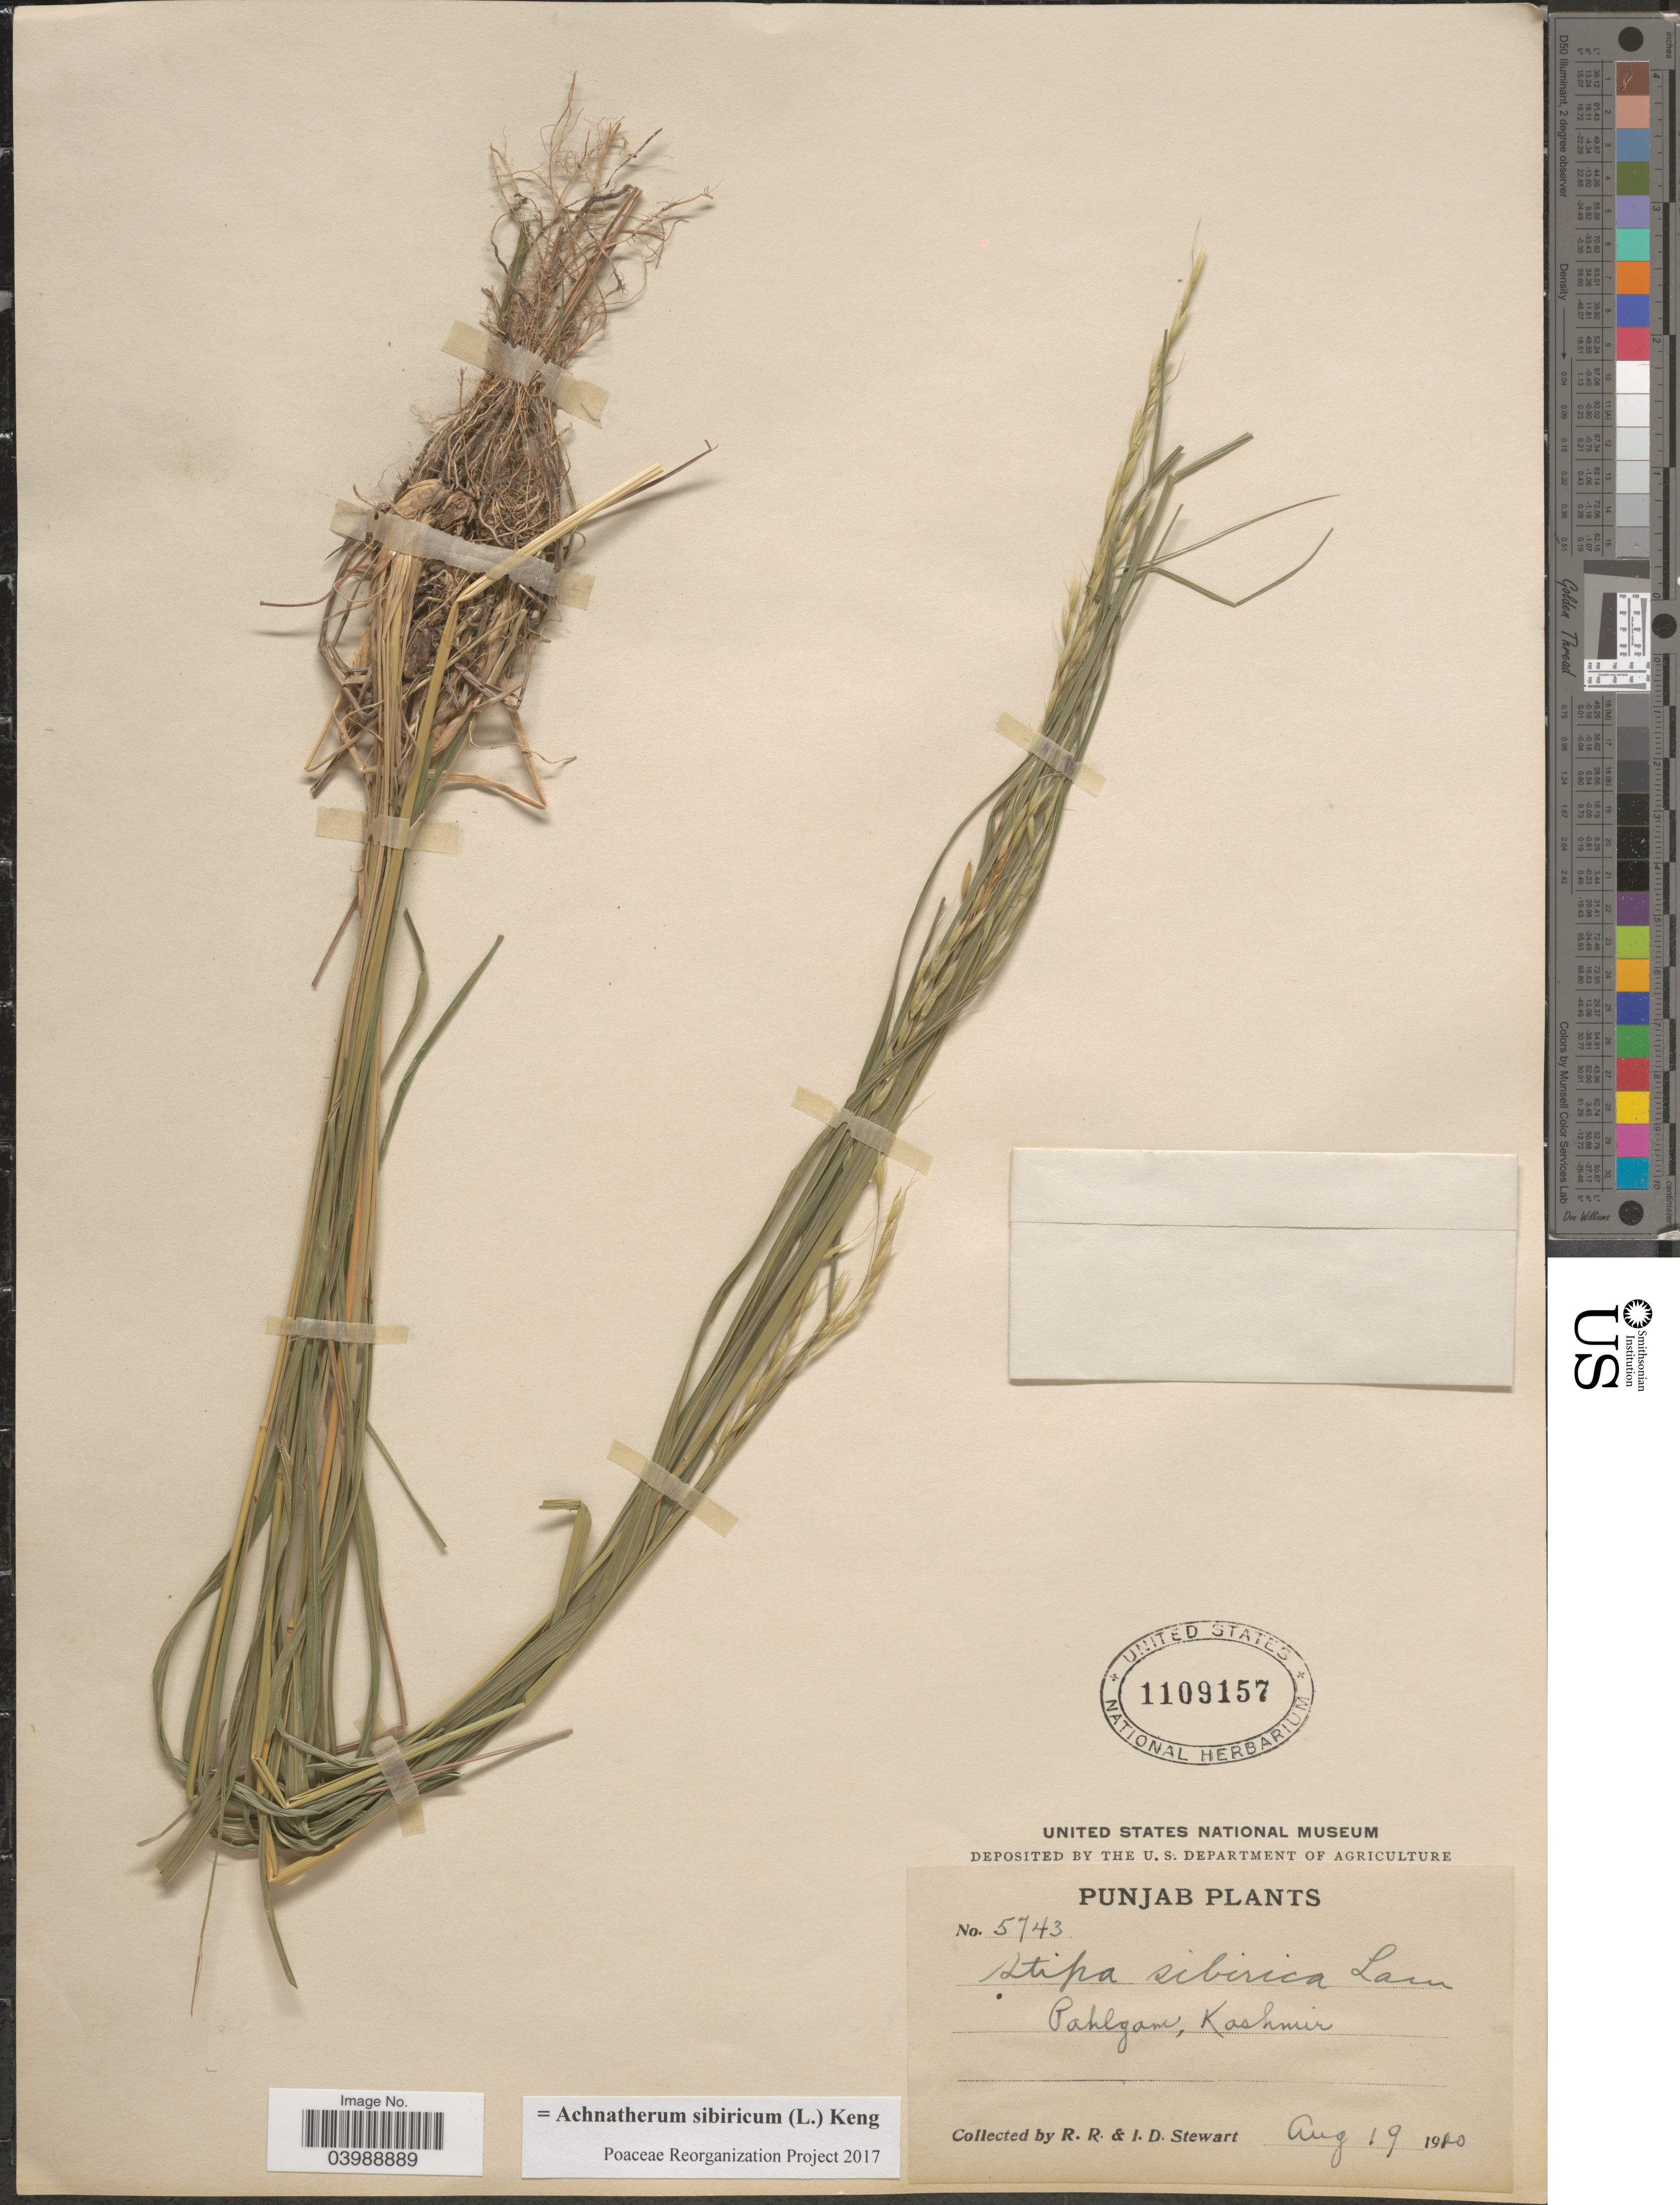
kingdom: Plantae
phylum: Tracheophyta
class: Liliopsida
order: Poales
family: Poaceae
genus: Achnatherum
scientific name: Achnatherum sibiricum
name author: (L.) Keng ex Tzvelev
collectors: R. Stewart & I. Stewart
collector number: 5743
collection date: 1910-08-19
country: India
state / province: Jammu and Kashmir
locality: Pahlgam, Kashmir.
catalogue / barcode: US 1109157